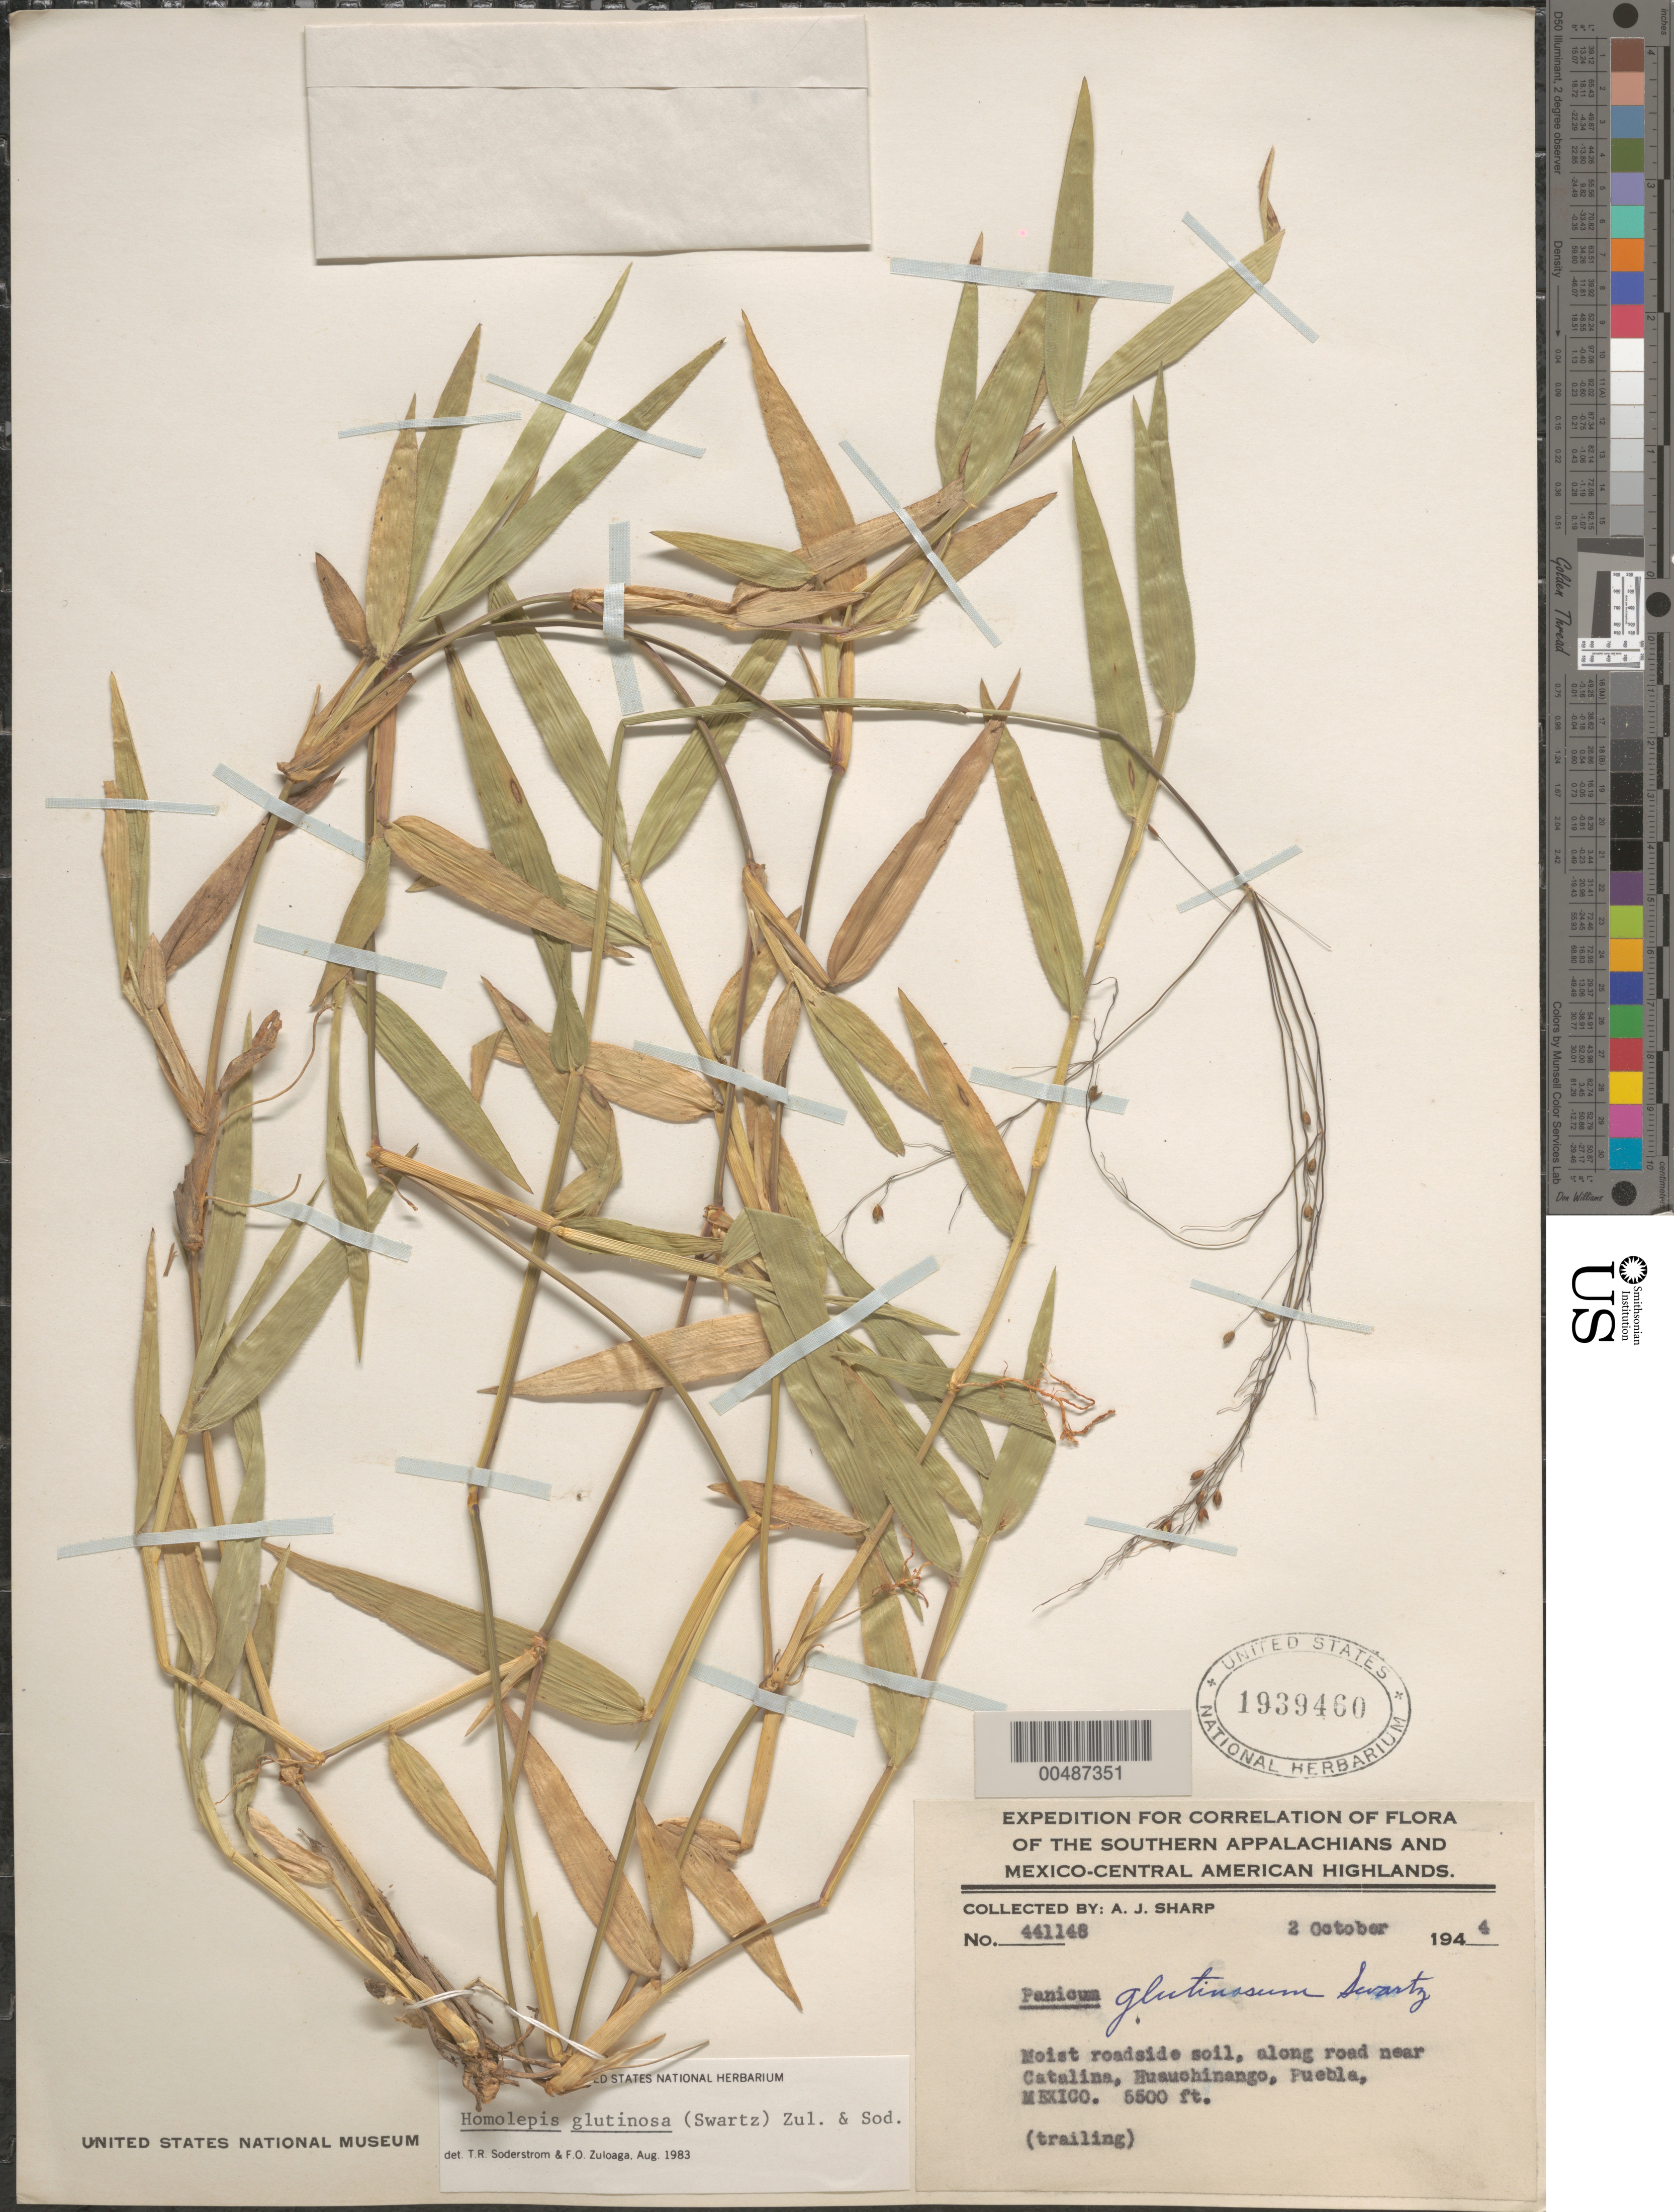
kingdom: Plantae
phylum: Tracheophyta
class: Liliopsida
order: Poales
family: Poaceae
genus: Homolepis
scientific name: Homolepis glutinosa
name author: (Sw.) Zuloaga & Soderstr.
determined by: Soderstrom, T. R.; Zuloaga, F. O.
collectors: A. J. Sharp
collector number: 441145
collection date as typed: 2 Oct 1944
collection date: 1944-10-02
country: Mexico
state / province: Puebla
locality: Along rd near Catalina Hueuchinango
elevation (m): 1676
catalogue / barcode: US 1939460